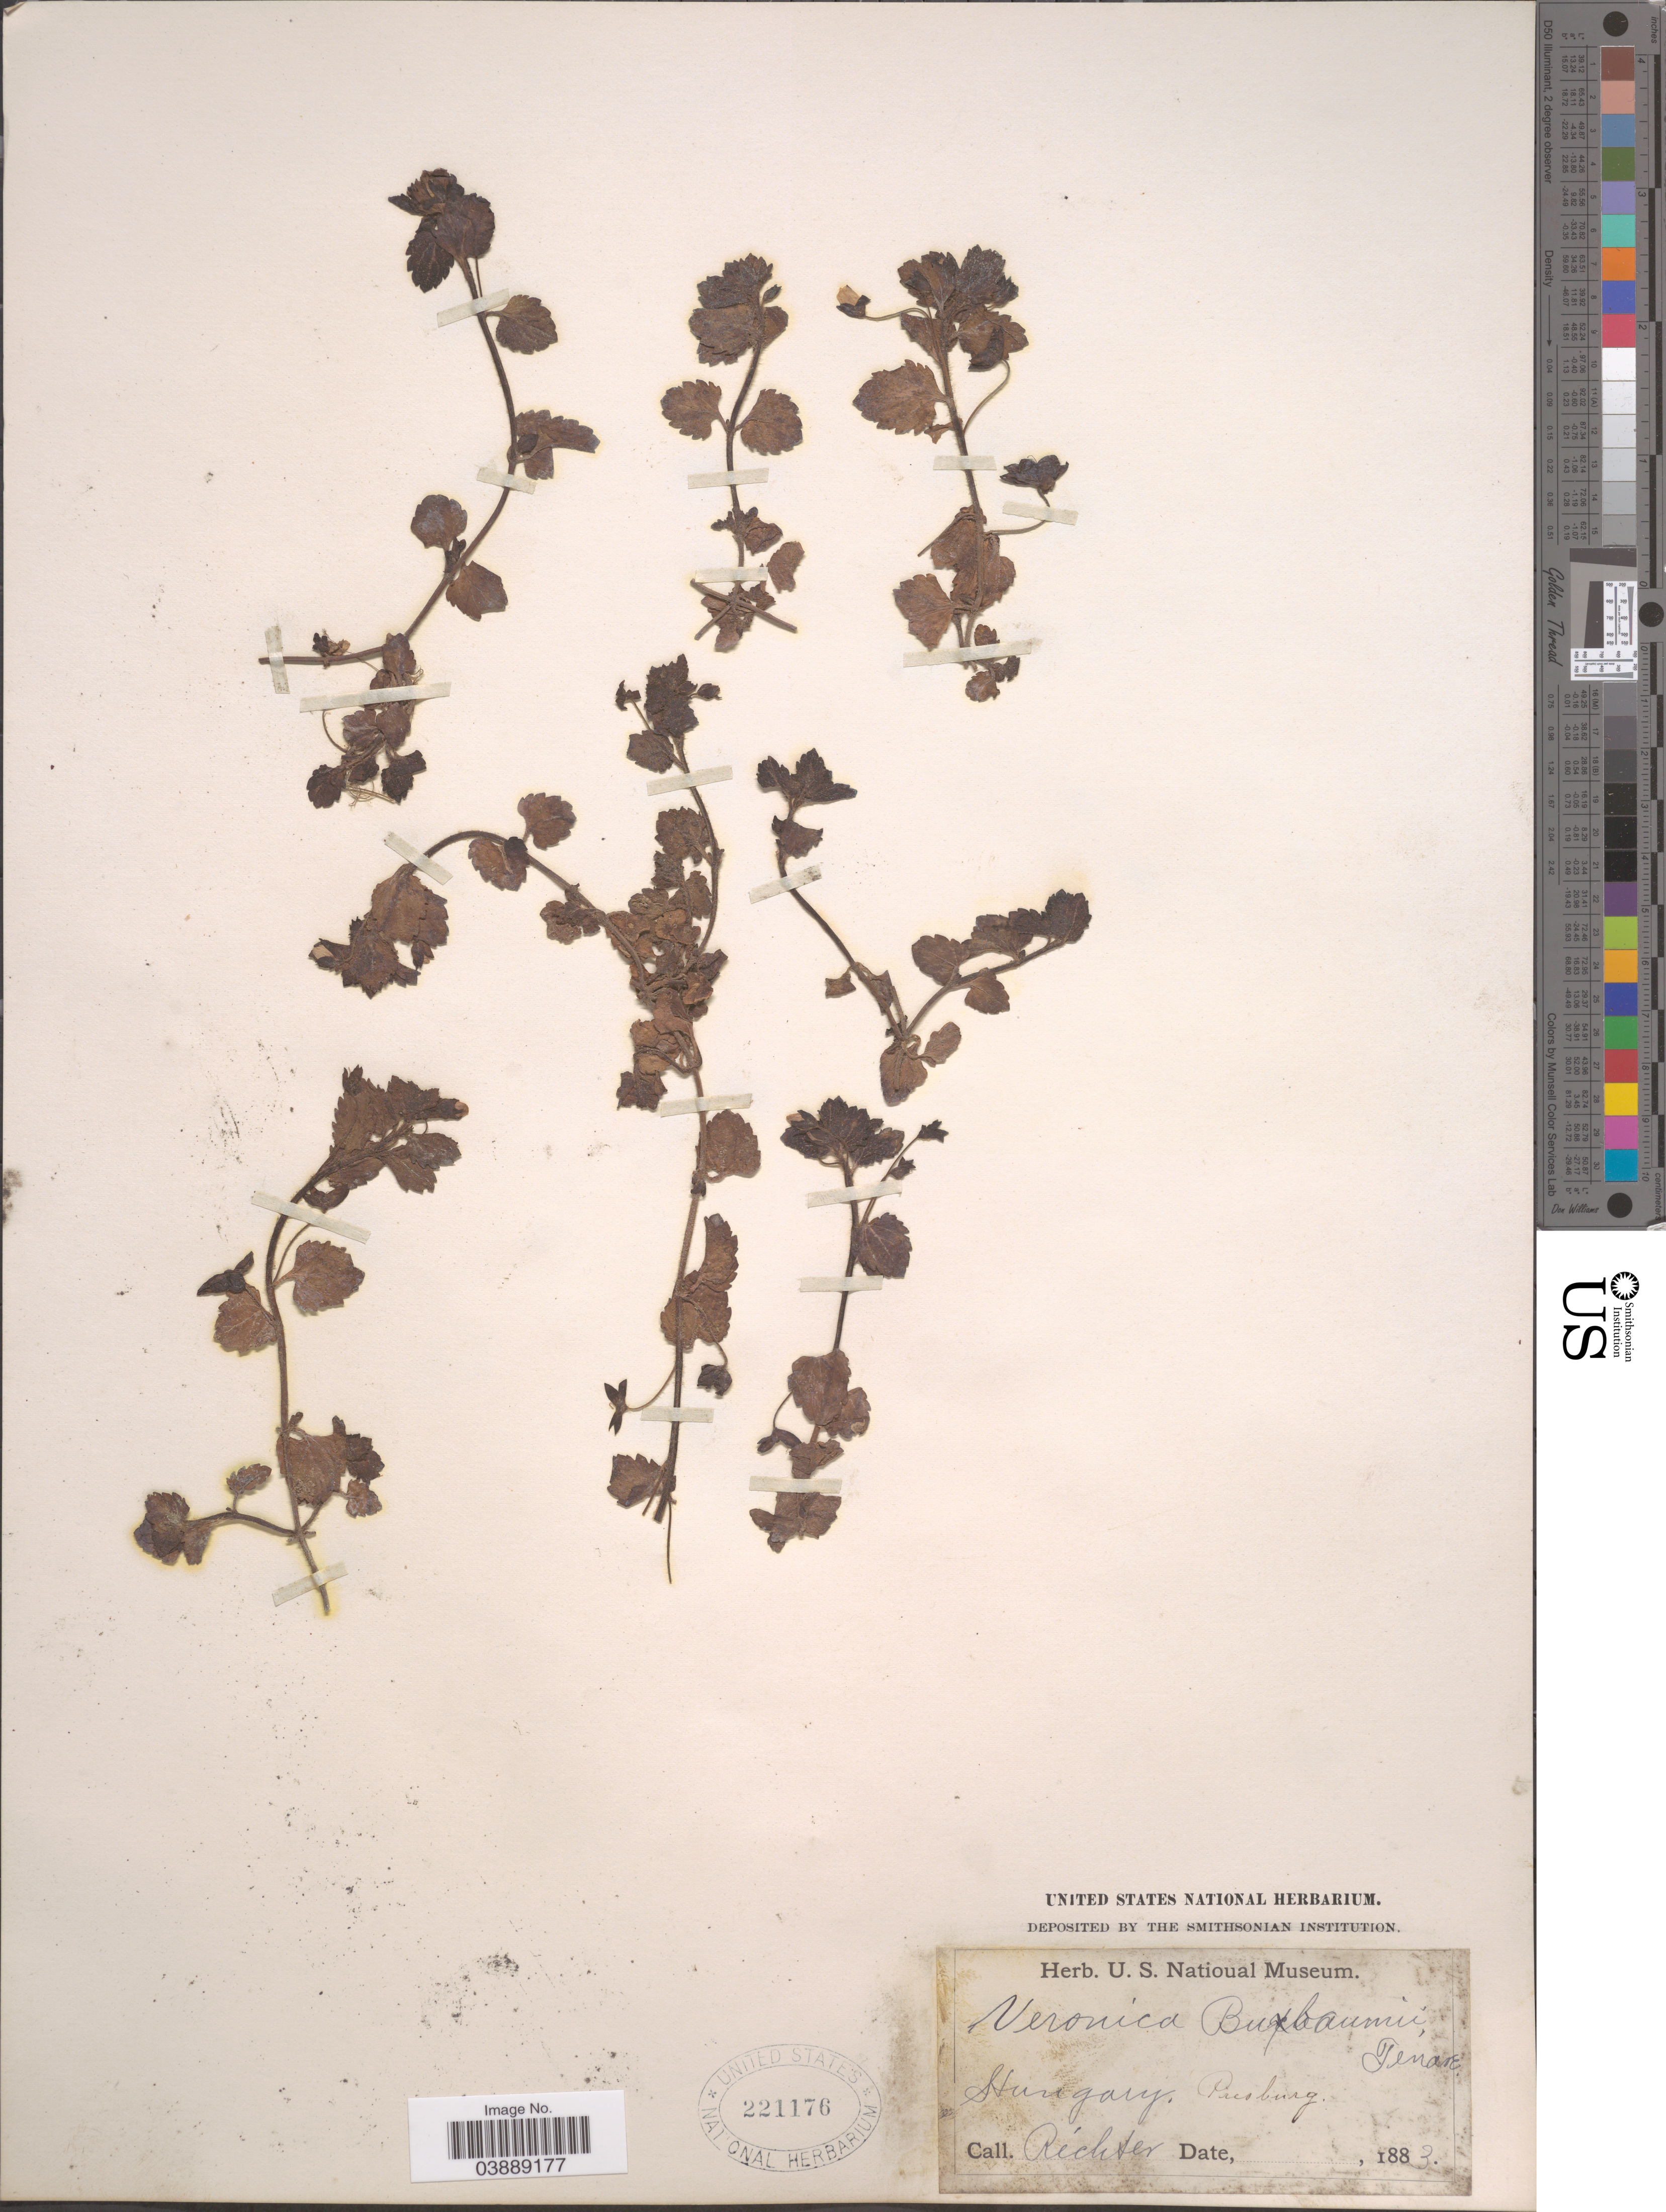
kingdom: Plantae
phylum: Tracheophyta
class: Magnoliopsida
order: Lamiales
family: Plantaginaceae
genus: Veronica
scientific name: Veronica buxbaumii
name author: Ten.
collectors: Rechter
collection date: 1883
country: Hungary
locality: Presburg.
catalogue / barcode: US 221176